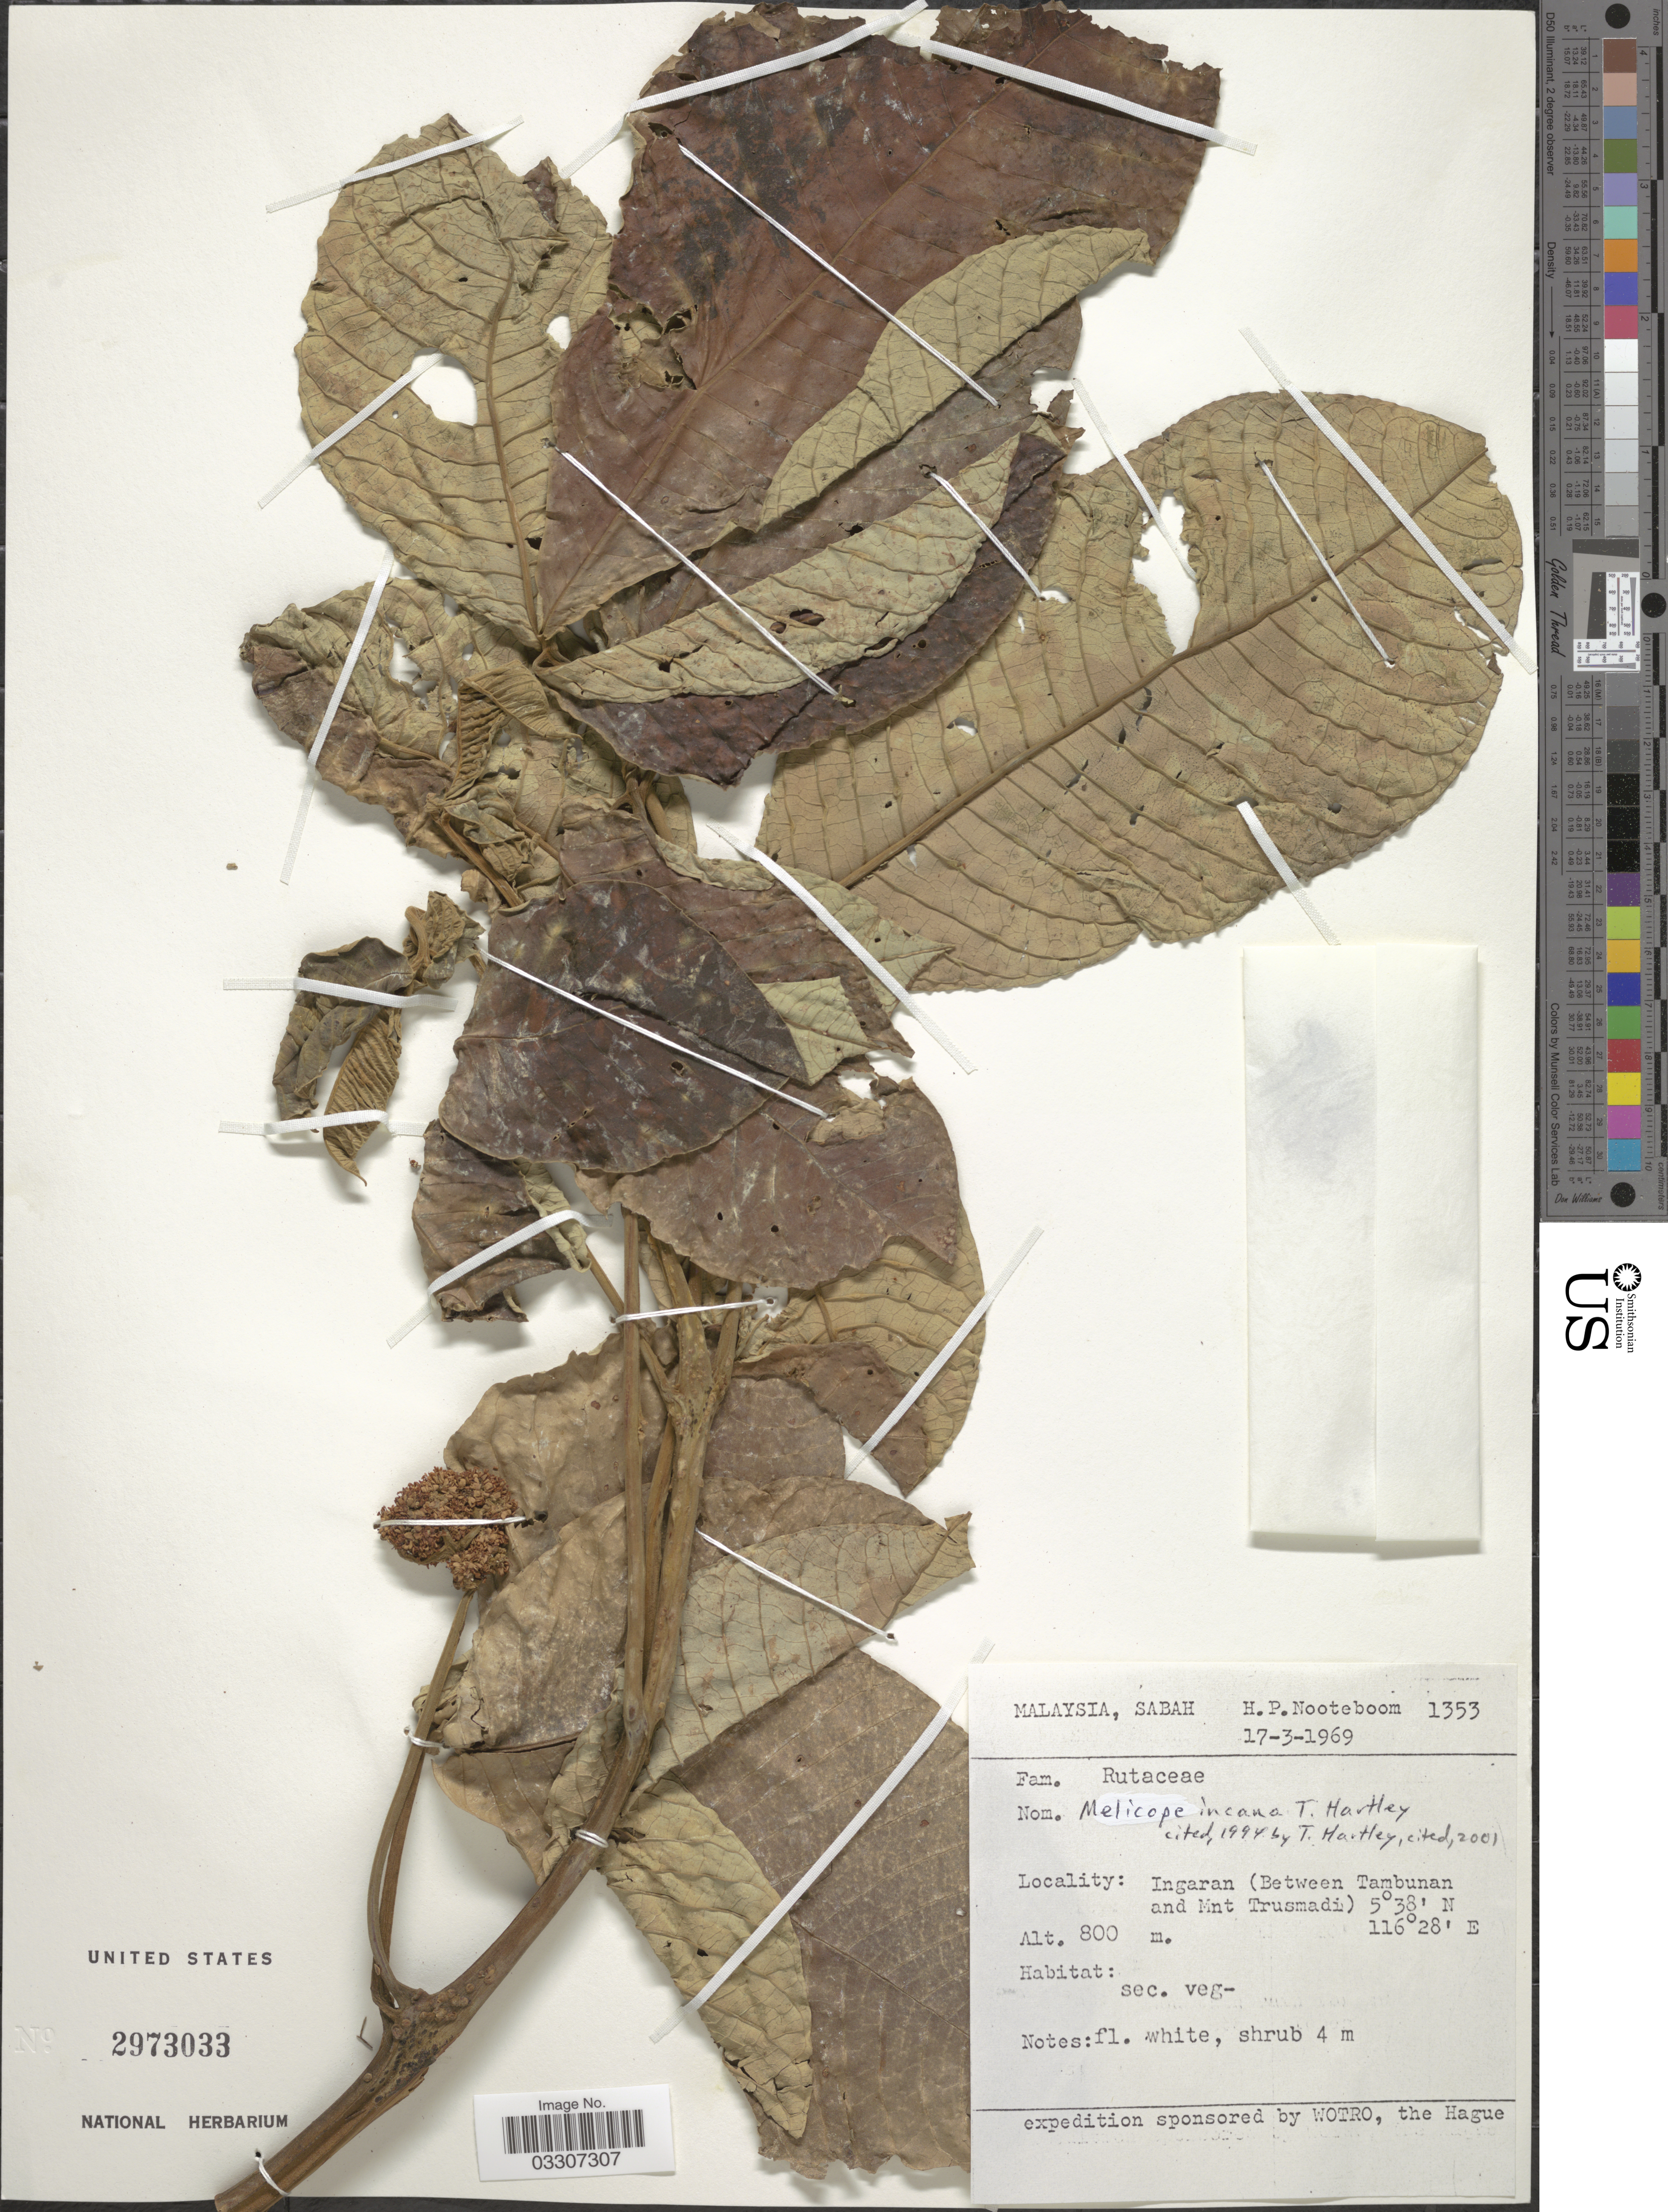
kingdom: Plantae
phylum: Tracheophyta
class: Magnoliopsida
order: Sapindales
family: Rutaceae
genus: Melicope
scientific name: Melicope incana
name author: T.G. Hartley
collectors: H. P. Nooteboom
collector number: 1353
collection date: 1969-03-17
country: Malaysia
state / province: Sabah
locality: Ingaran (Between Tambunan and Mnt Trusmadi).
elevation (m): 800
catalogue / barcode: US 2973033